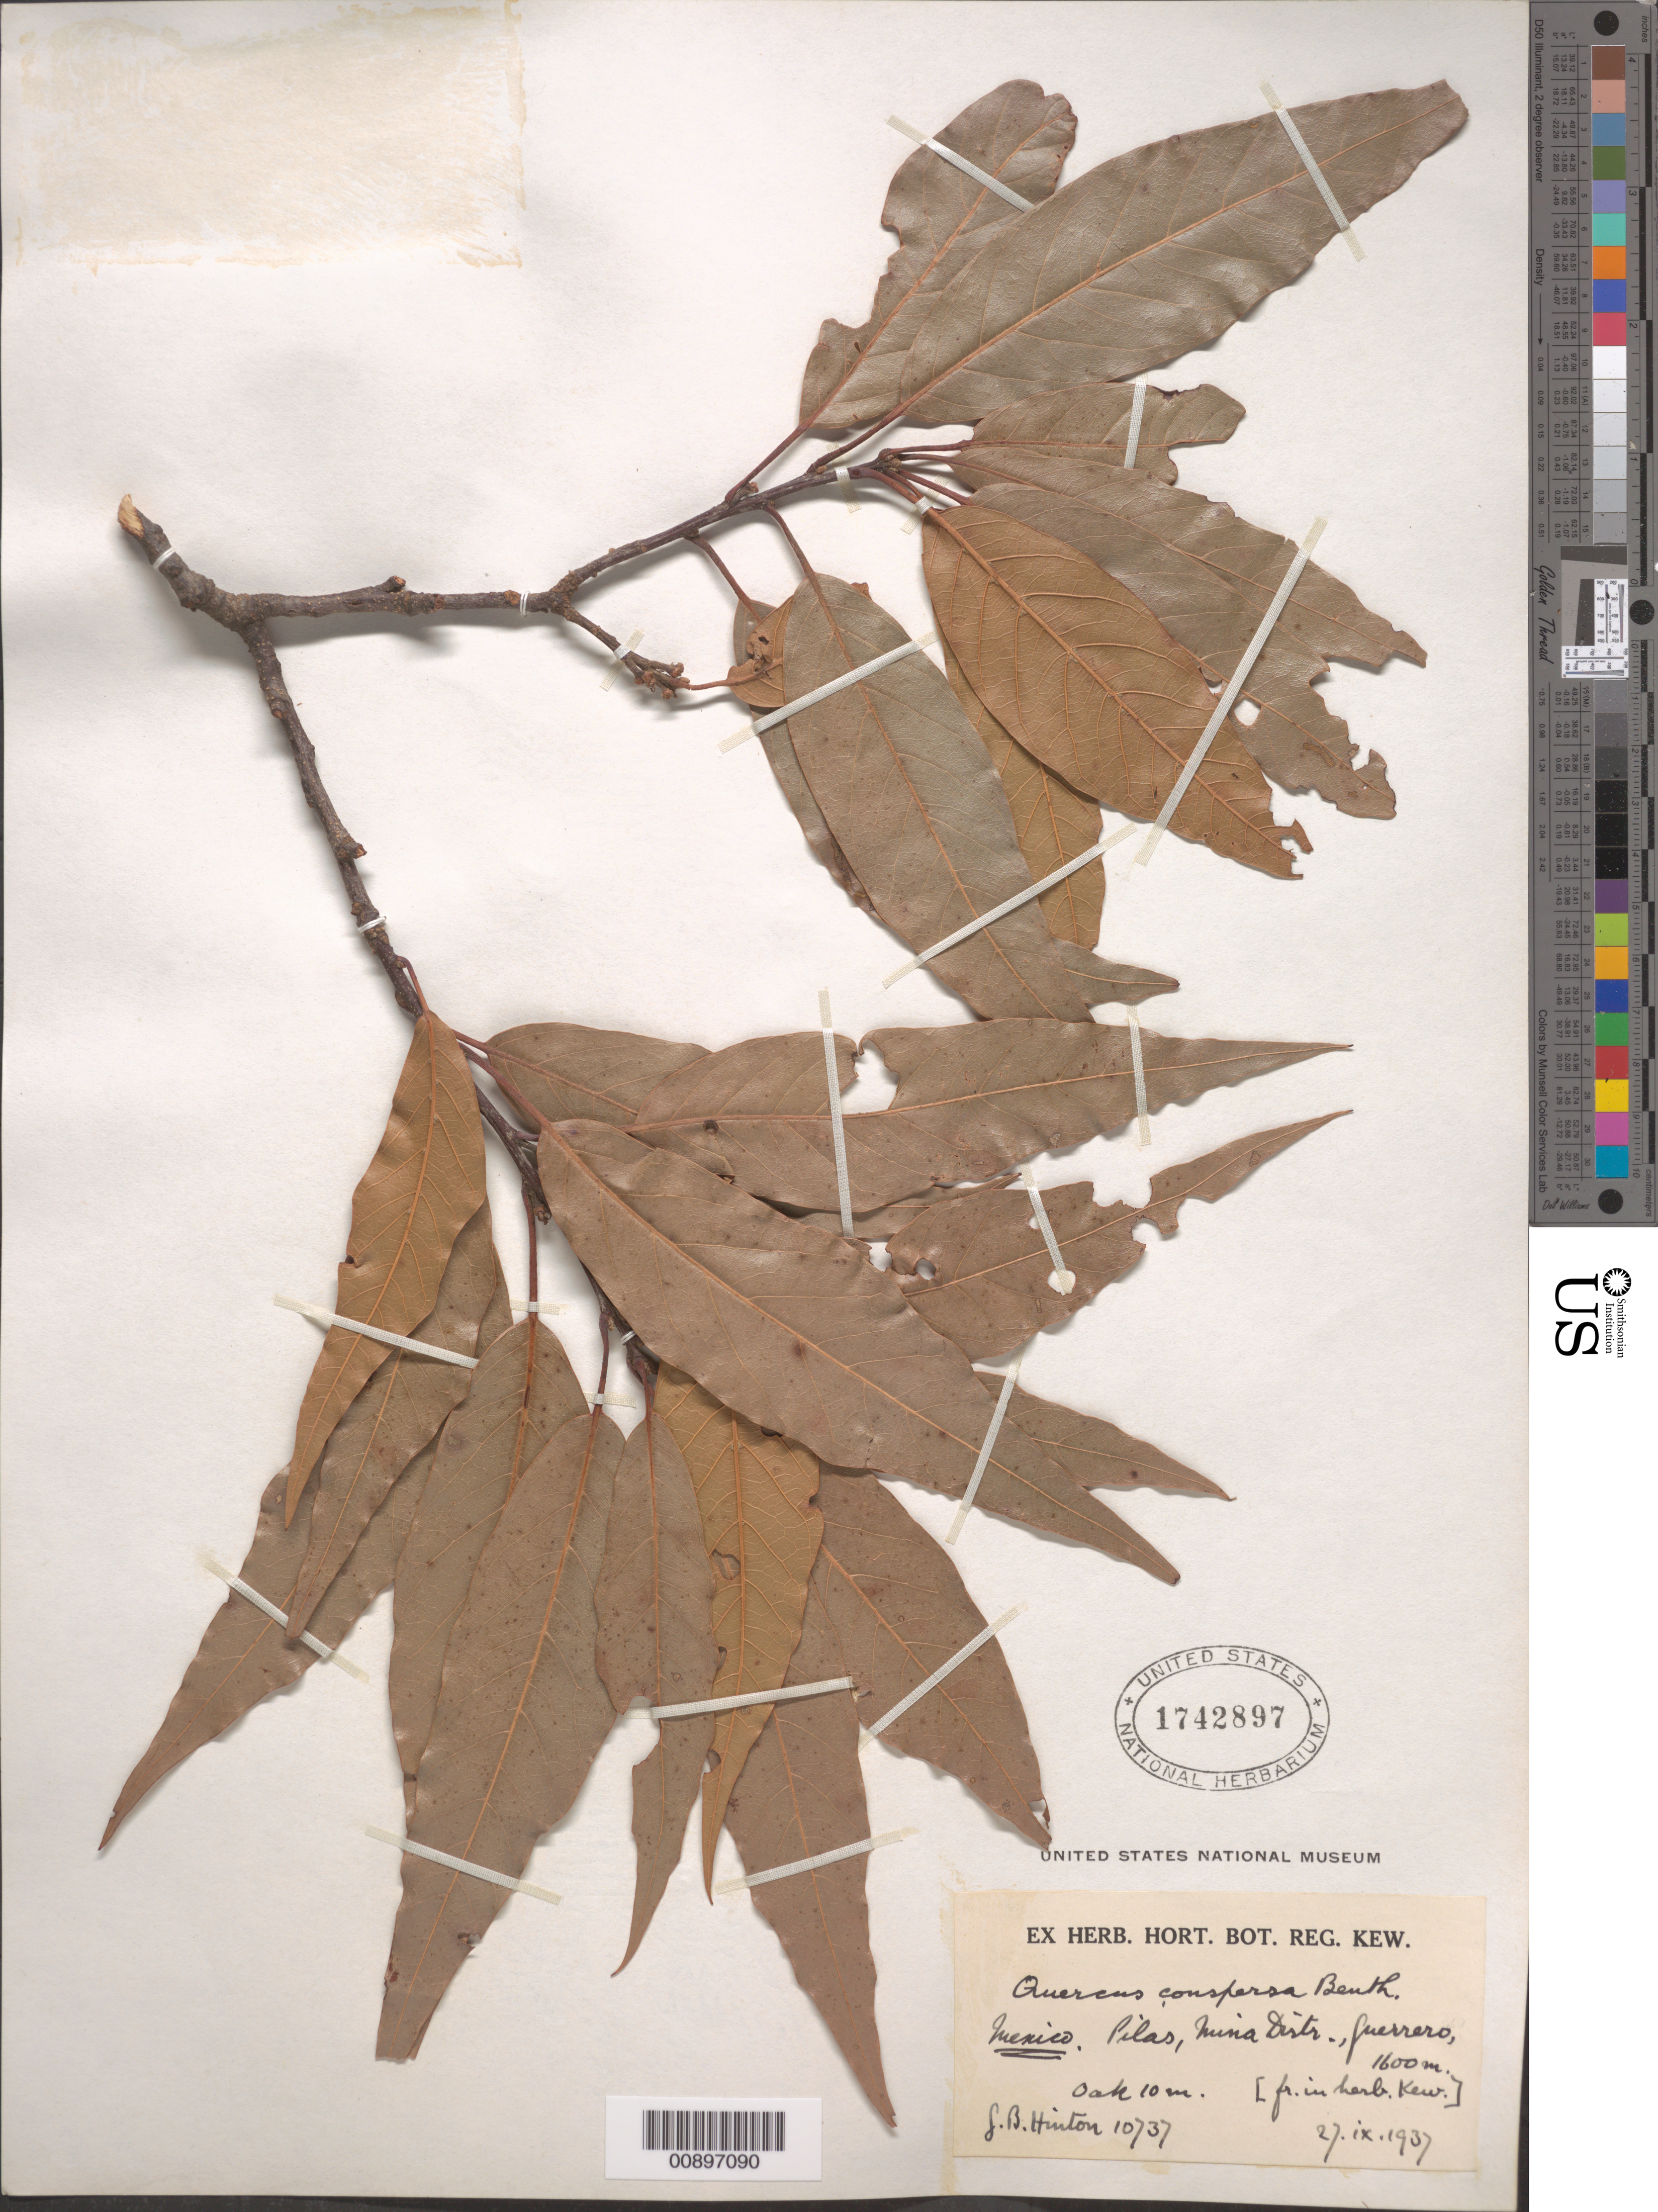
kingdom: Plantae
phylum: Tracheophyta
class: Magnoliopsida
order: Fagales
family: Fagaceae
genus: Quercus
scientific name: Quercus conspersa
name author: Benth.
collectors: G. B. Hinton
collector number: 10737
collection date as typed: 27 Sep 1937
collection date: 1937-09-27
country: Mexico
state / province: Guerrero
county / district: Mina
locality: Pilas, District Mina, Guerrero.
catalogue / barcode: US 1742897